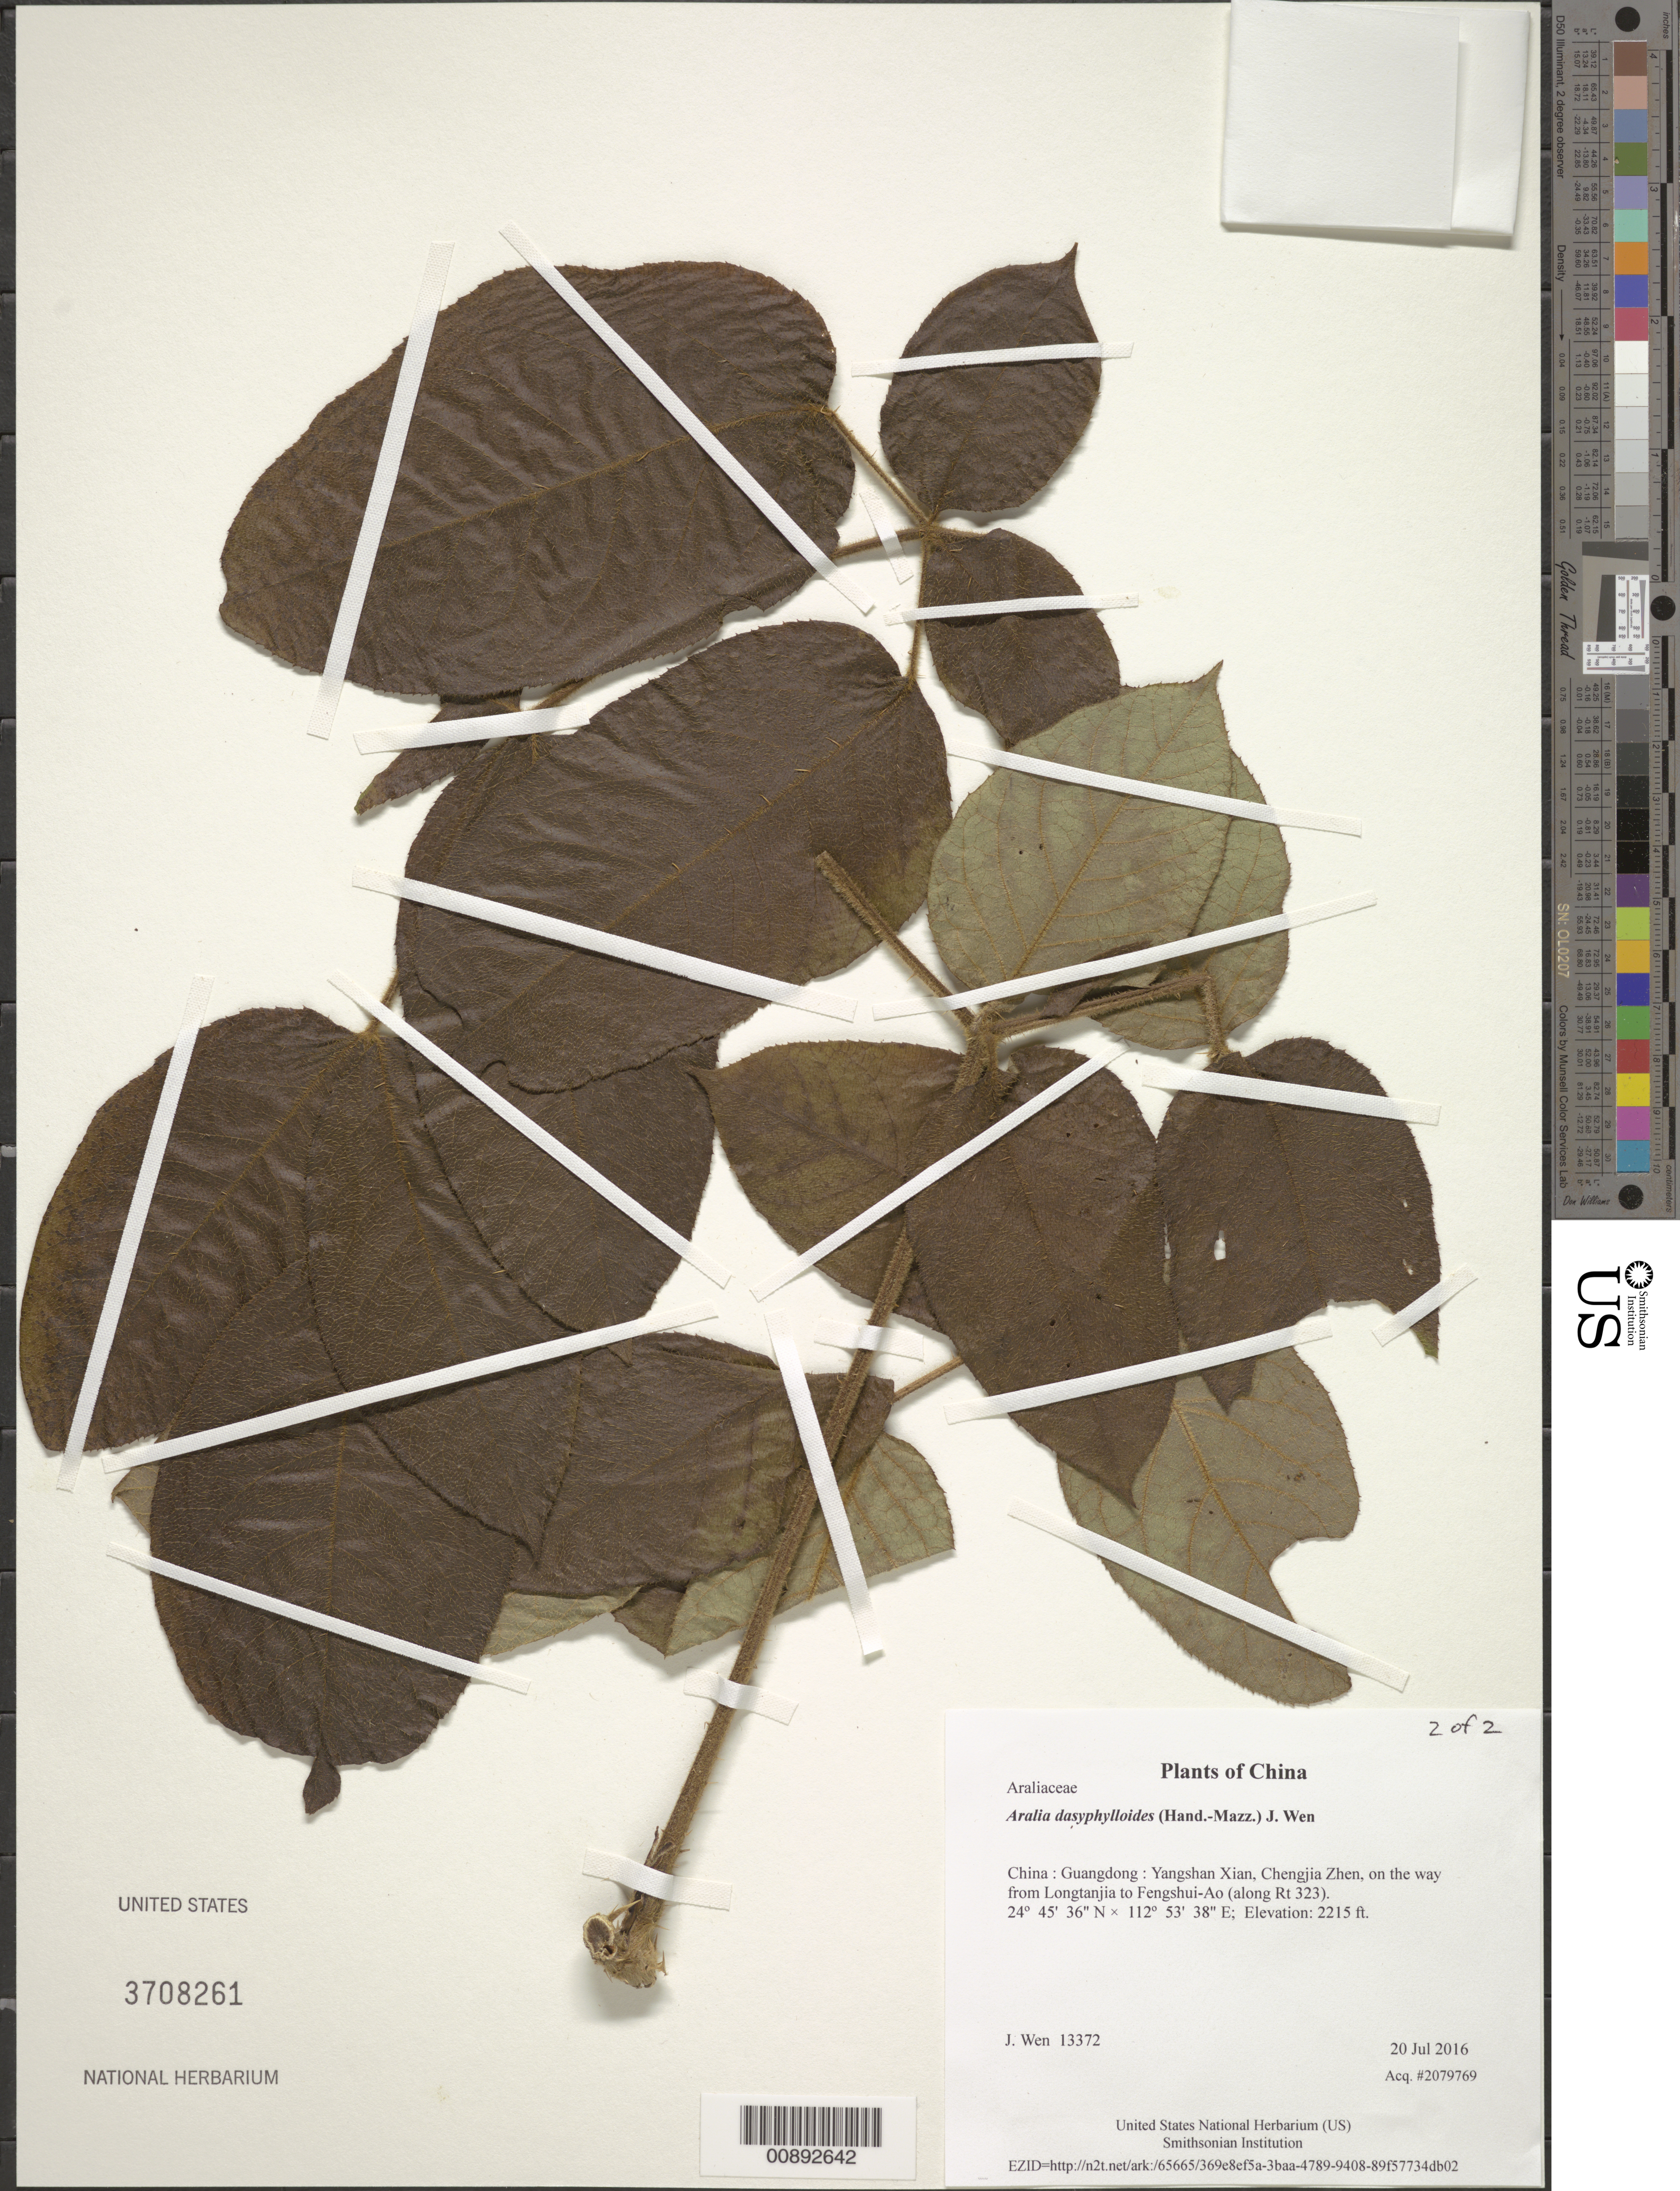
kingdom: Plantae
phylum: Tracheophyta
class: Magnoliopsida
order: Apiales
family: Araliaceae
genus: Aralia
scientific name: Aralia dasyphylloides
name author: (Hand.-Mazz.) J. Wen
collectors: J. Wen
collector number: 13372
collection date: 2016-07-20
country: China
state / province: Guangdong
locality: Yangshan Xian, Chengjia Zhen, on the way from Longtanjia to Fengshui-Ao (along Rt 323)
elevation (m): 675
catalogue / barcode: US 3708261